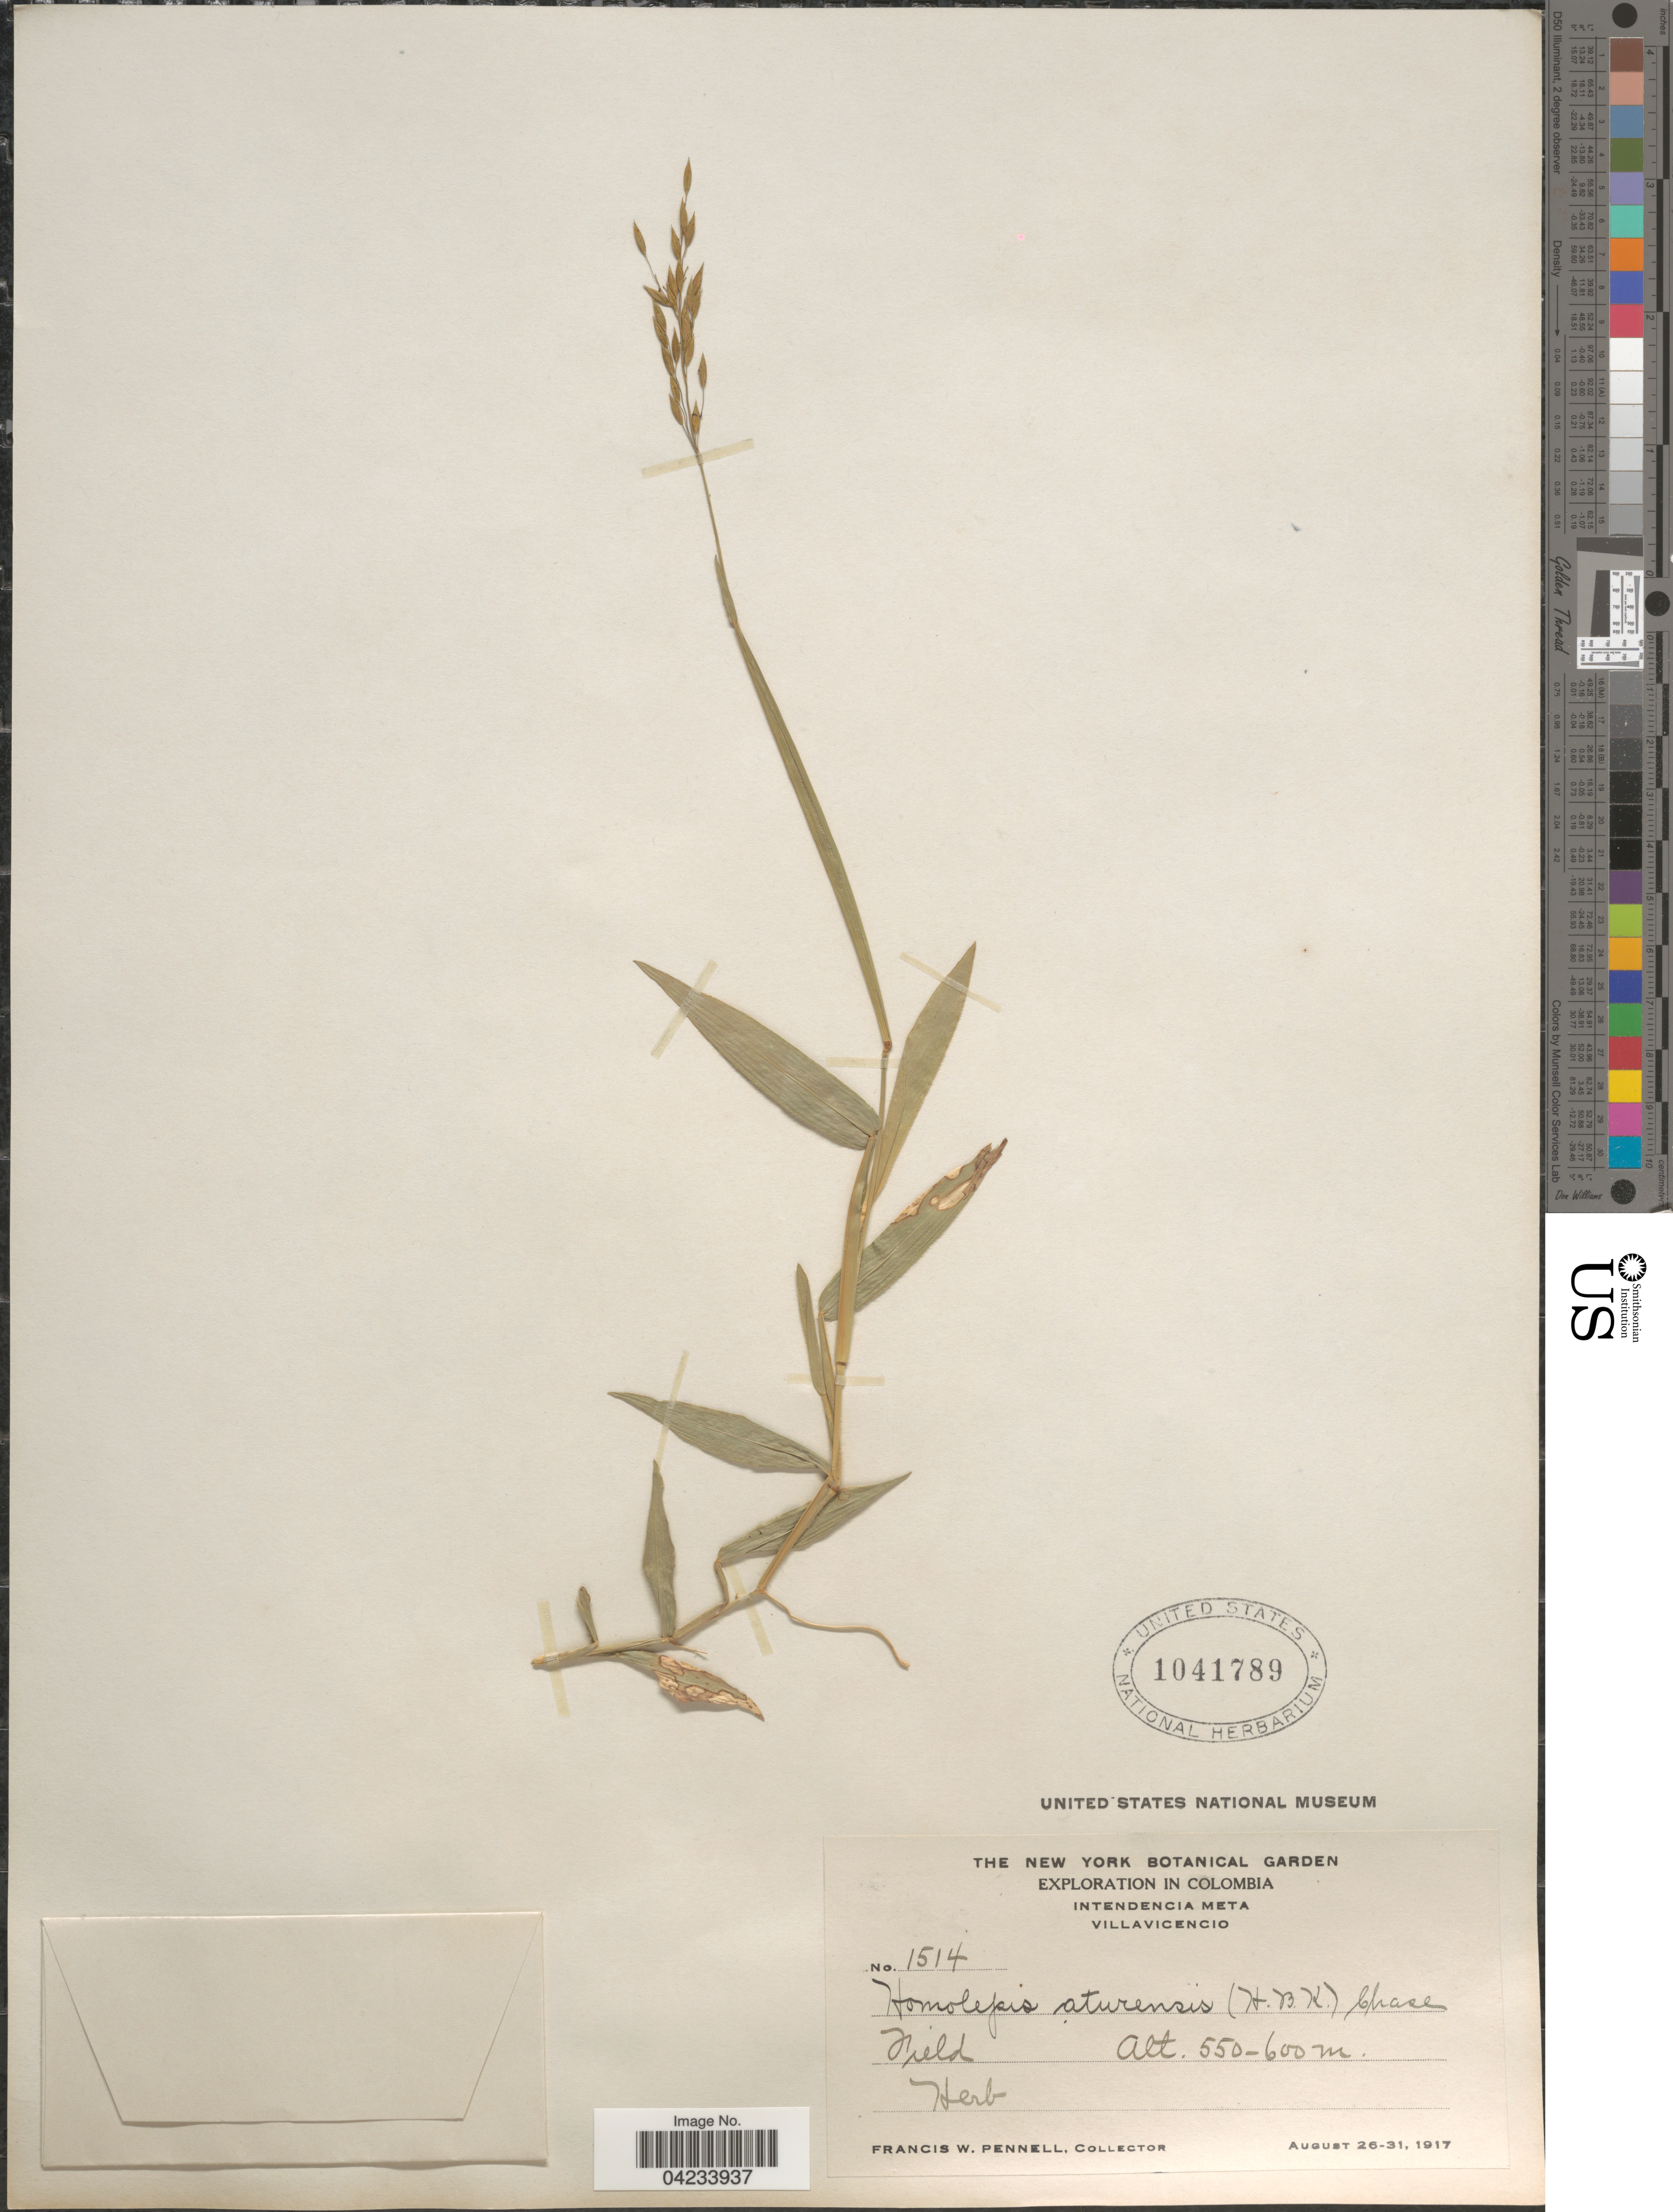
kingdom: Plantae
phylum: Tracheophyta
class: Liliopsida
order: Poales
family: Poaceae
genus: Homolepis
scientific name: Homolepis aturensis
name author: (Kunth) Chase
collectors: F. W. Pennell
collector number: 1514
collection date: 1917-08-26/1917-08-31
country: Colombia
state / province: Meta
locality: Exploration in Colombia. Intendencia Meta. Villavicencio.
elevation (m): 550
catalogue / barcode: US 1041789